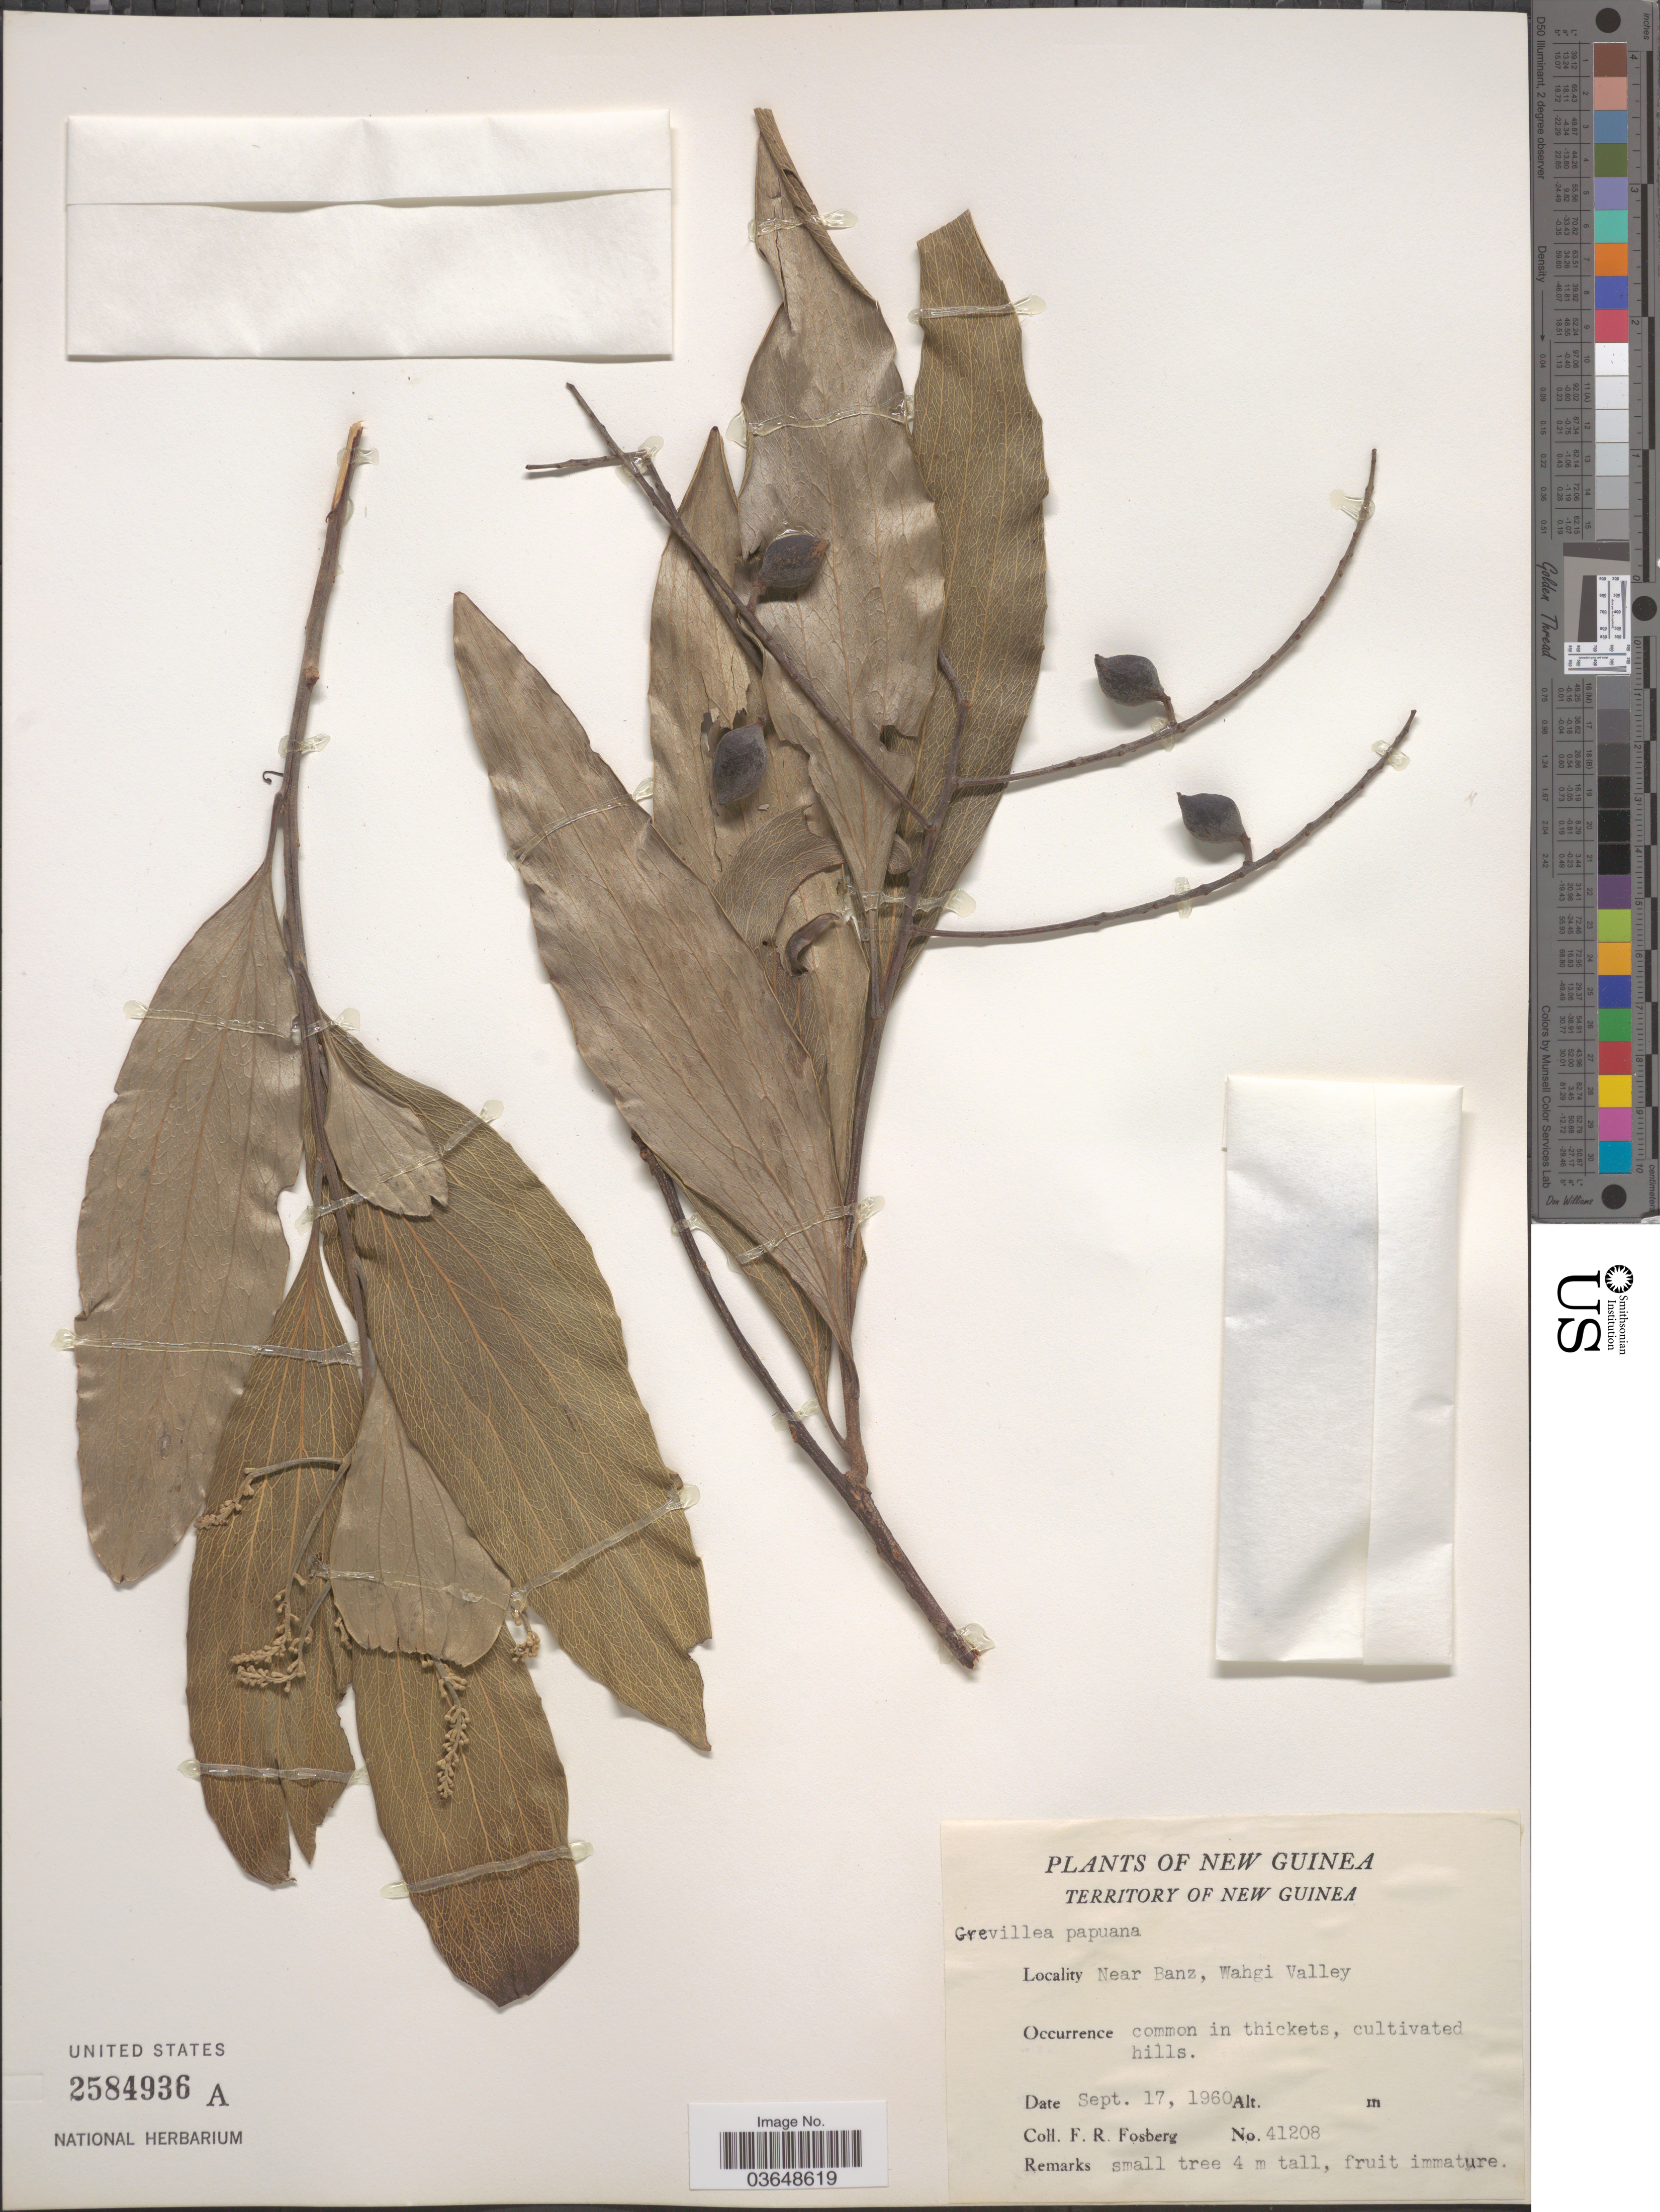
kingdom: Plantae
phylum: Tracheophyta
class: Magnoliopsida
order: Proteales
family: Proteaceae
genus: Grevillea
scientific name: Grevillea papuana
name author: Diels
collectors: F. R. Fosberg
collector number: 41208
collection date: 1960-09-17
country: Papua New Guinea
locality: New Guinea. Territory of New Guinea. Near Banz, Wahgi Valley.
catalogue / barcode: US 2584936A